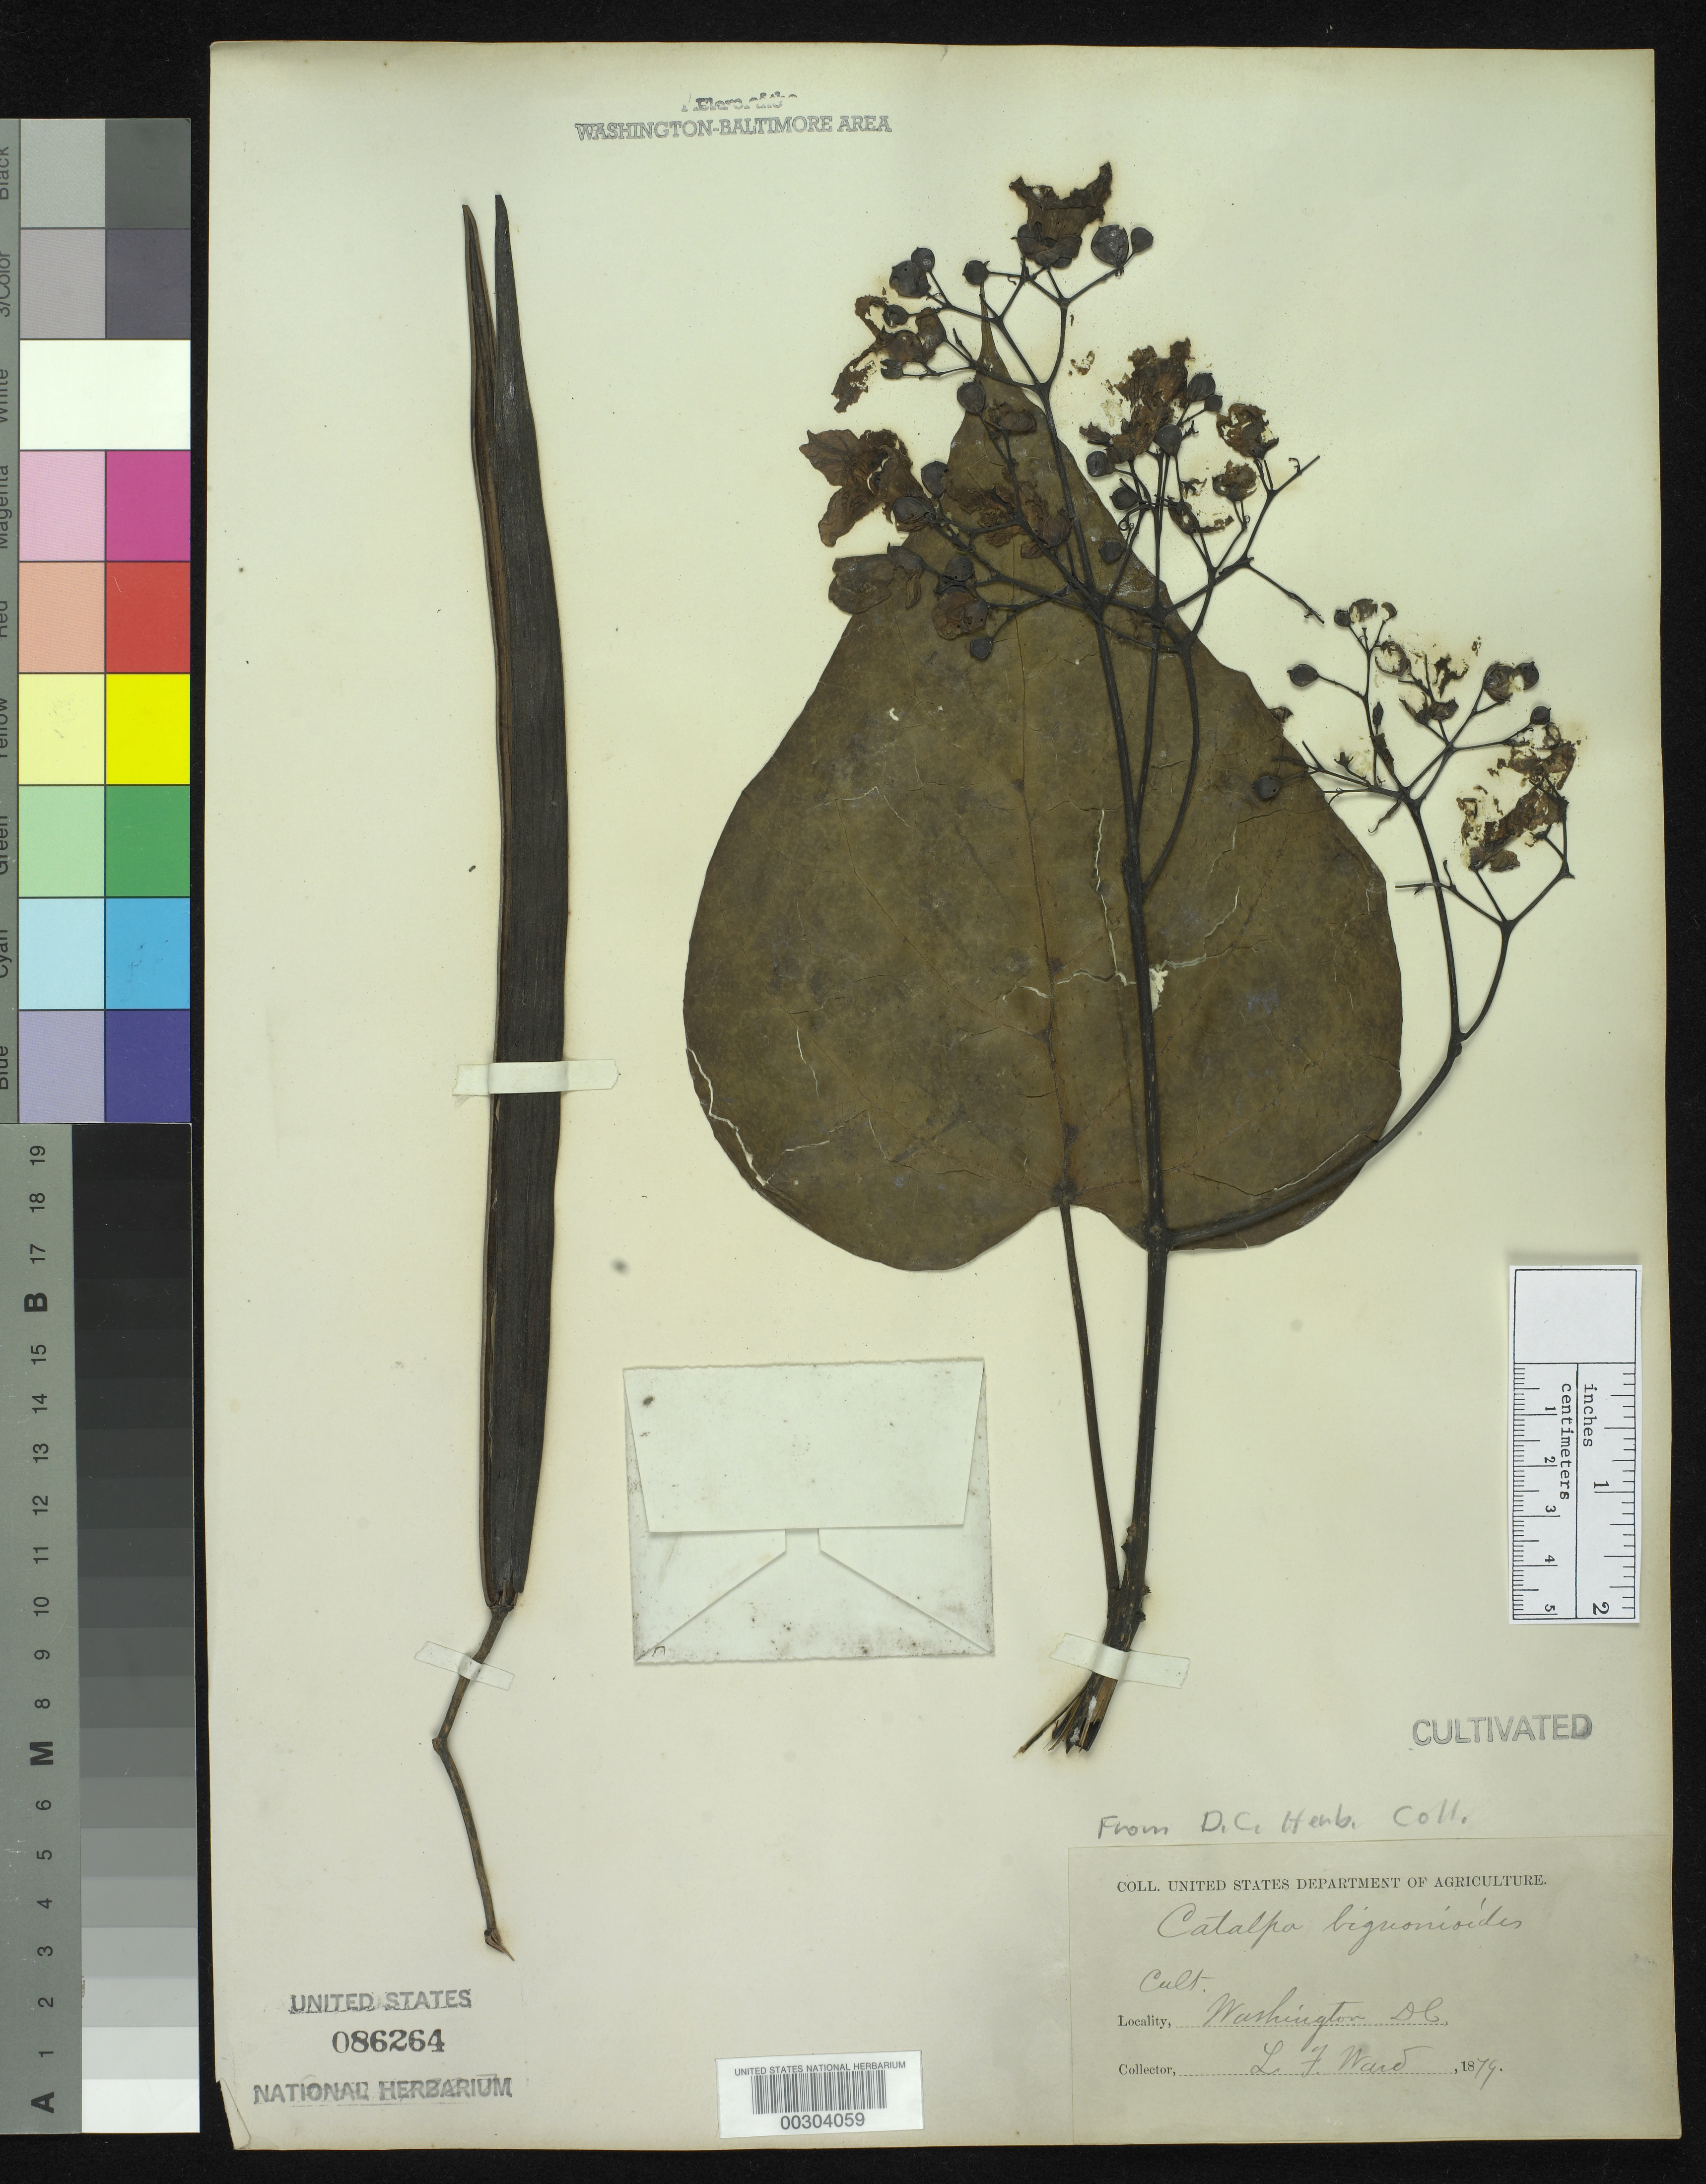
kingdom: Plantae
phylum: Tracheophyta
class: Magnoliopsida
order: Lamiales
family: Bignoniaceae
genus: Catalpa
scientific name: Catalpa bignonioides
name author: Walter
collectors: L. F. Ward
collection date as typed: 1879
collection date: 1879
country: United States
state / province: District of Columbia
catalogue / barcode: US 86264